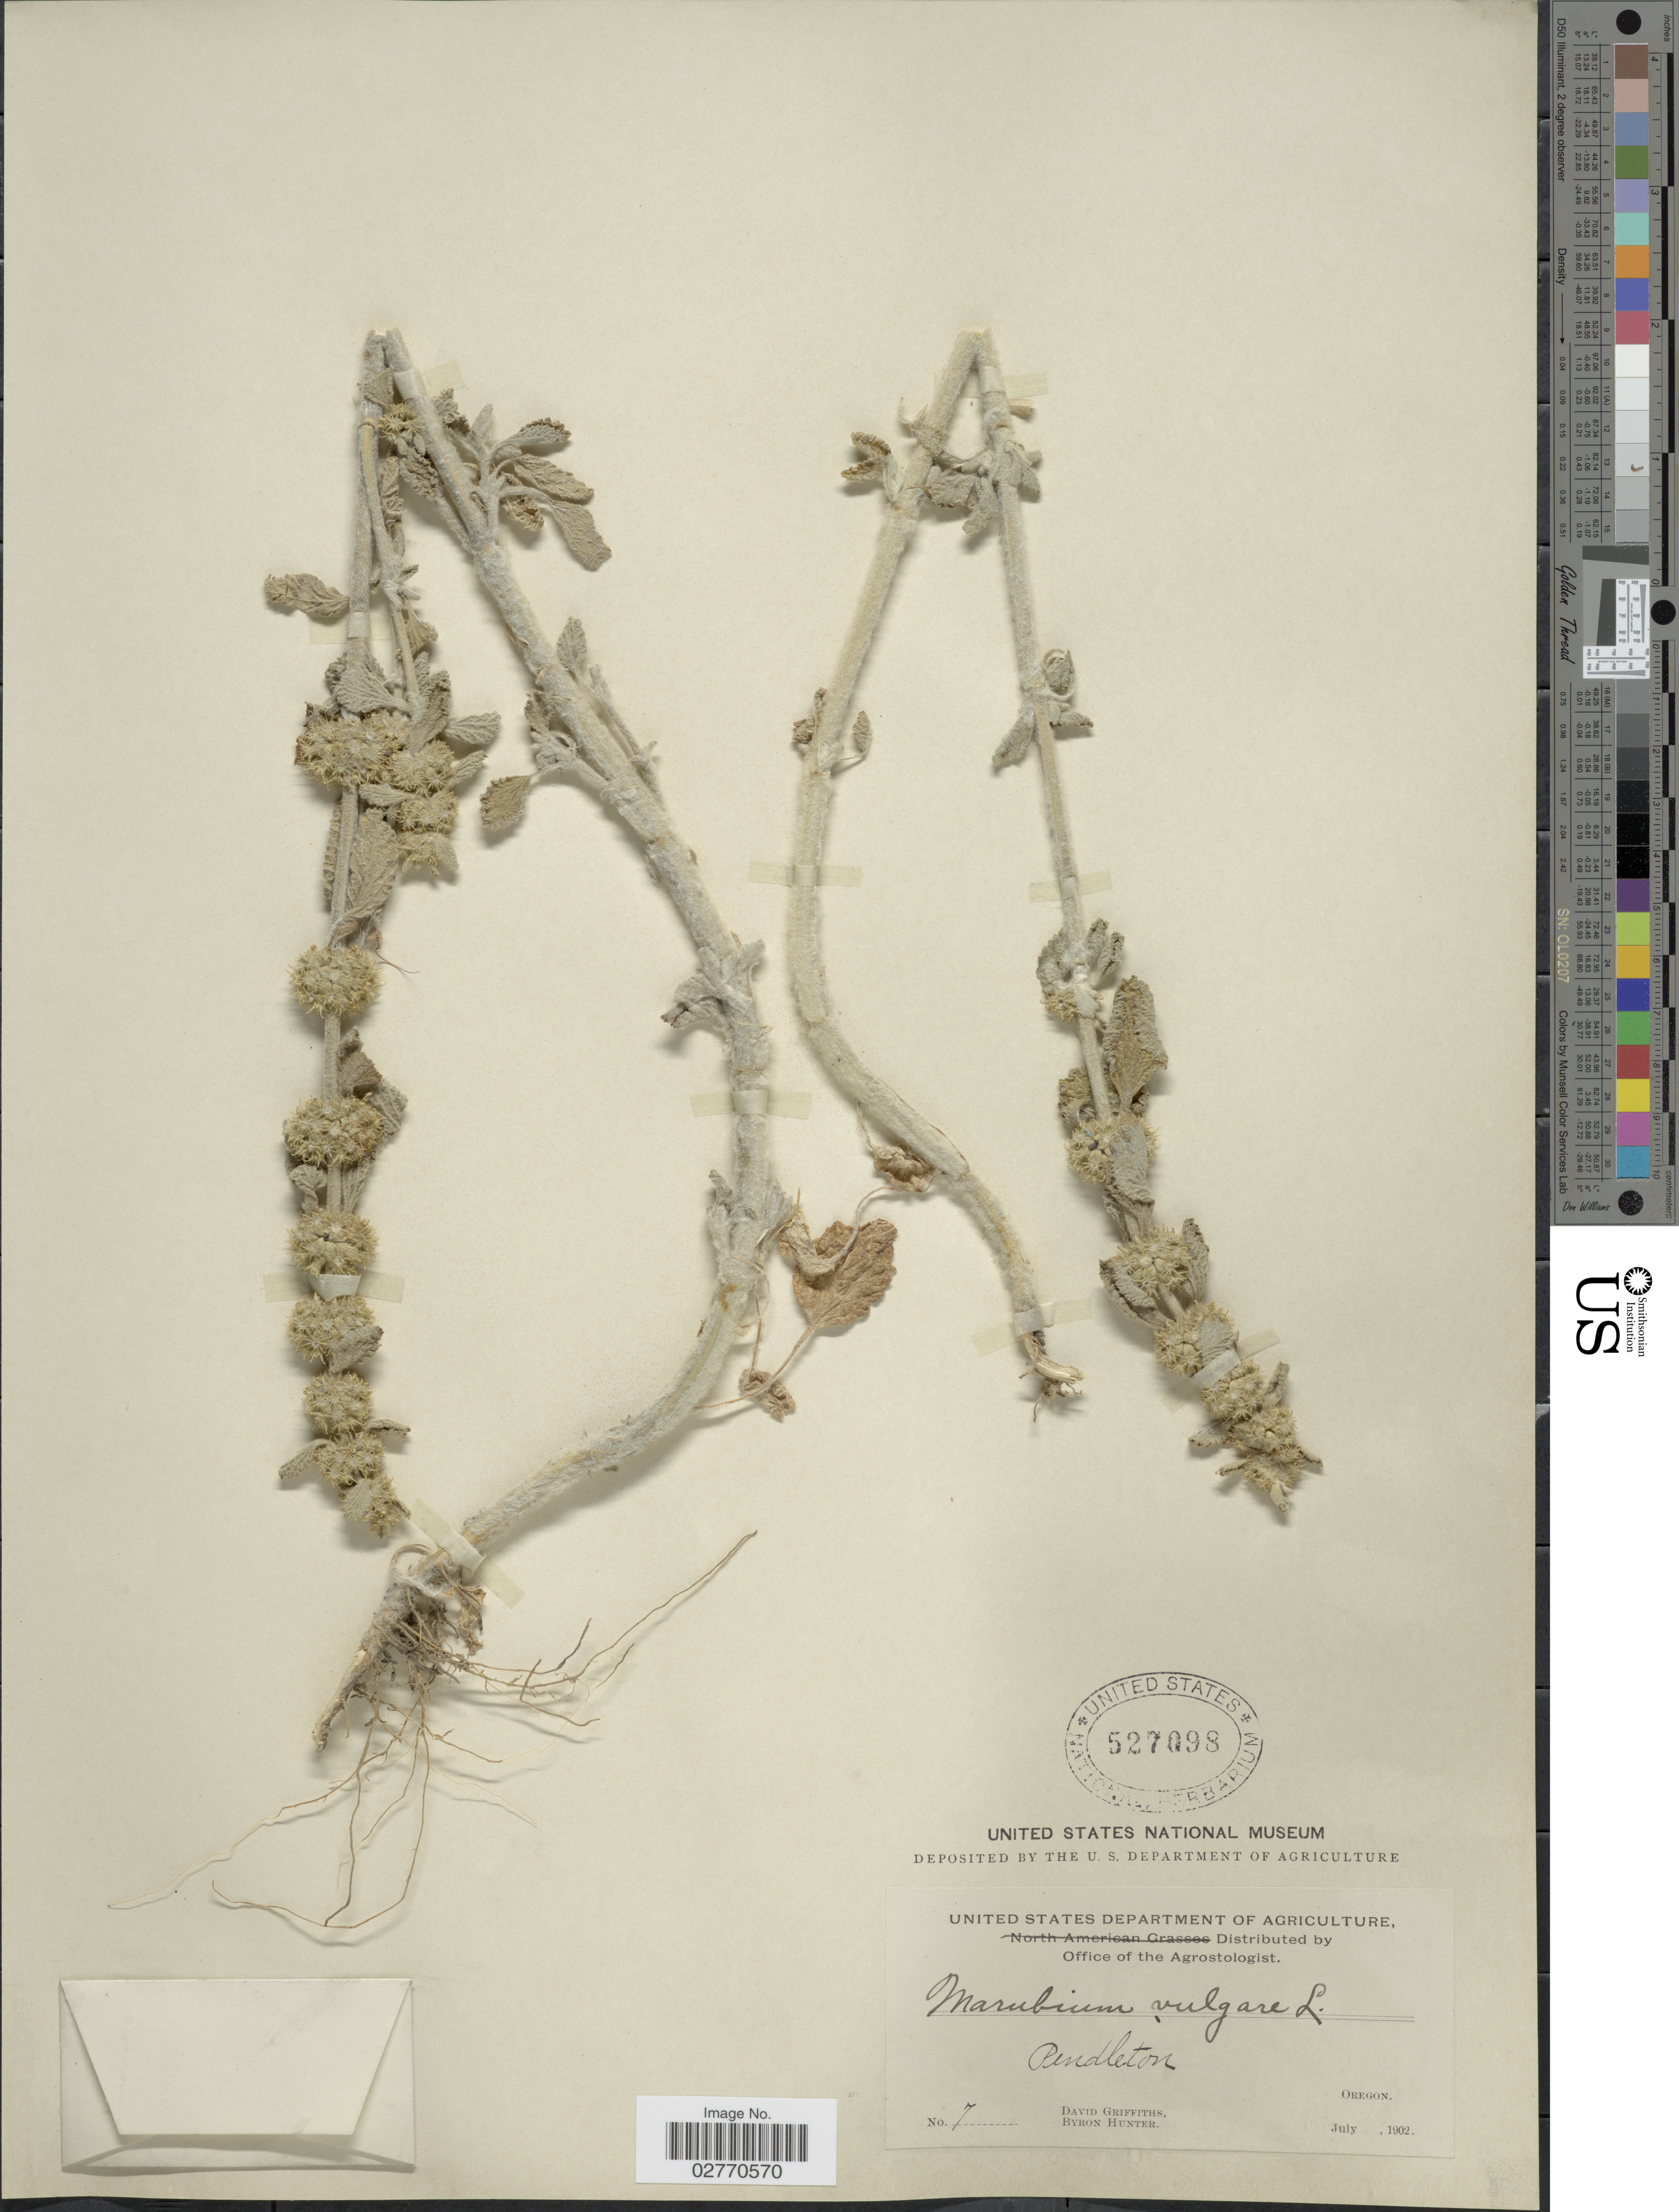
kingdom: Plantae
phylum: Tracheophyta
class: Magnoliopsida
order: Lamiales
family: Lamiaceae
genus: Marrubium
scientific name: Marrubium vulgare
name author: L.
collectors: D. Griffiths & B. Hunter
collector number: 7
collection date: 1902-07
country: United States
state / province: Oregon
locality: Pendleton.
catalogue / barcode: US 527098